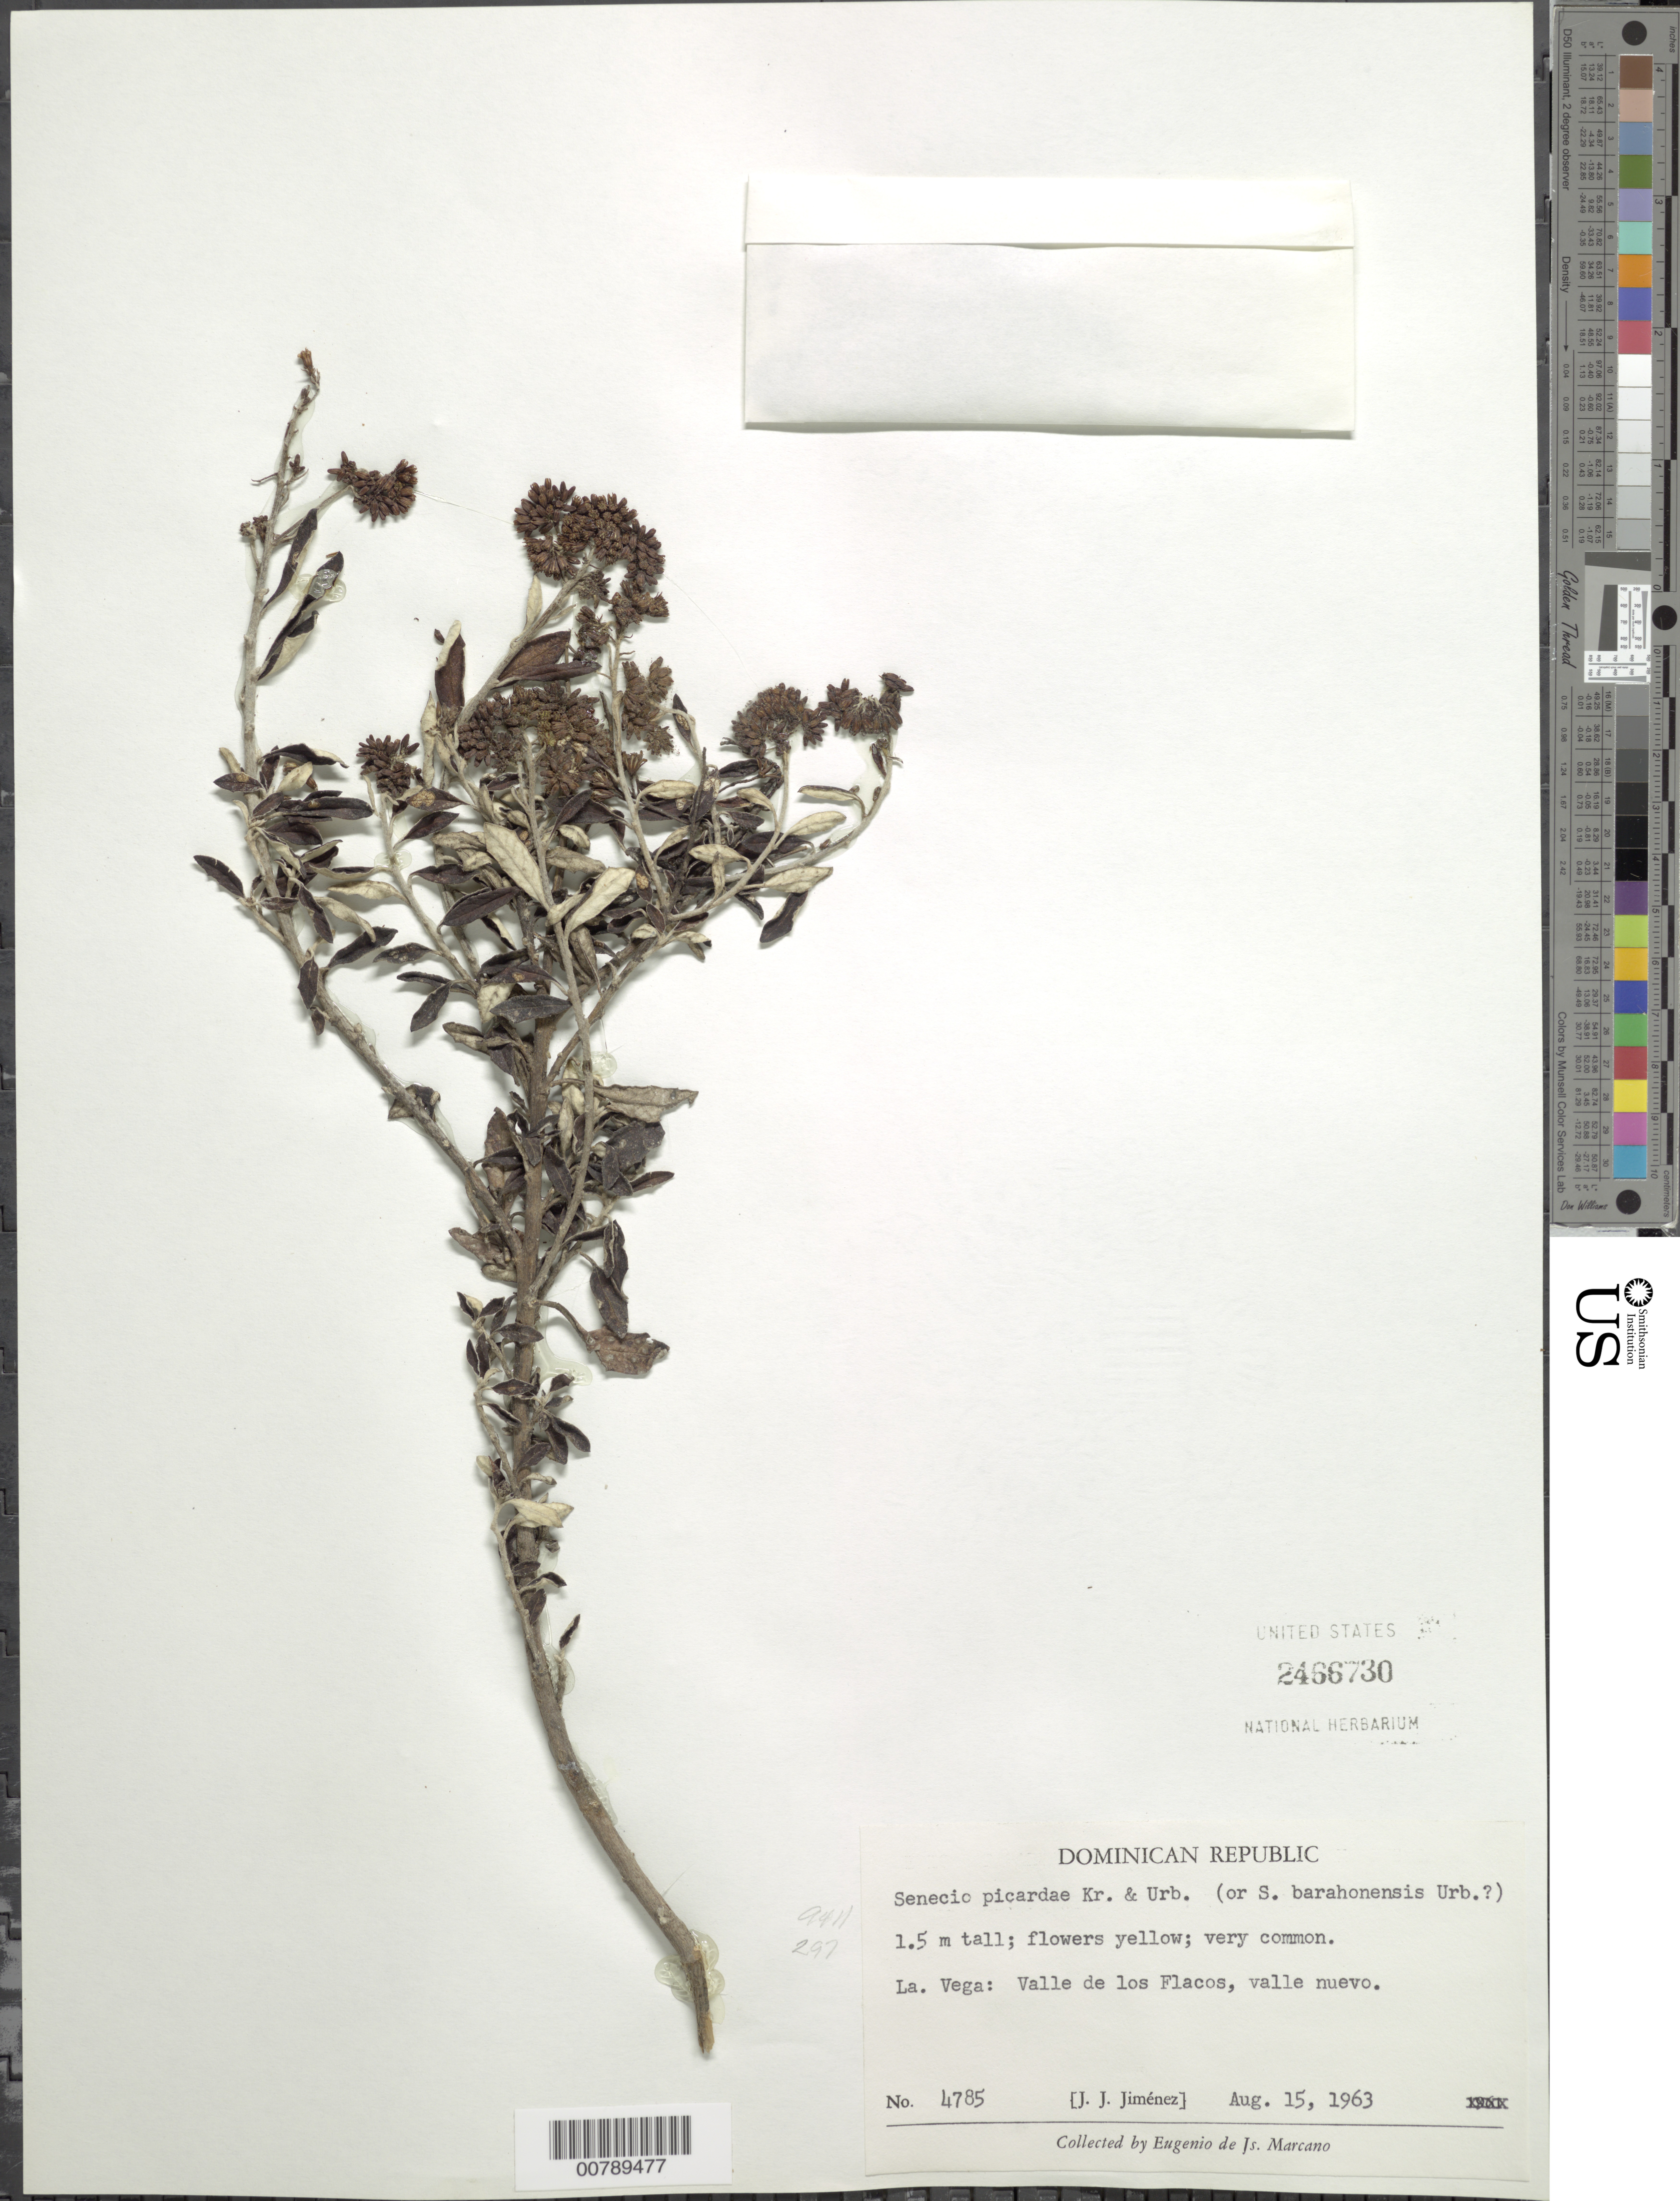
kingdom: Plantae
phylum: Tracheophyta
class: Magnoliopsida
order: Asterales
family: Asteraceae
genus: Senecio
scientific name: Senecio picardae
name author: Krug & Urb.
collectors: J. J. Jiménez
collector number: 4785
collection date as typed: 15 Aug 1963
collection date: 1963-08-15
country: Dominican Republic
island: Hispaniola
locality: La Vega: Valle de los Flacos, Valle Nuevo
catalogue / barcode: US 2466730